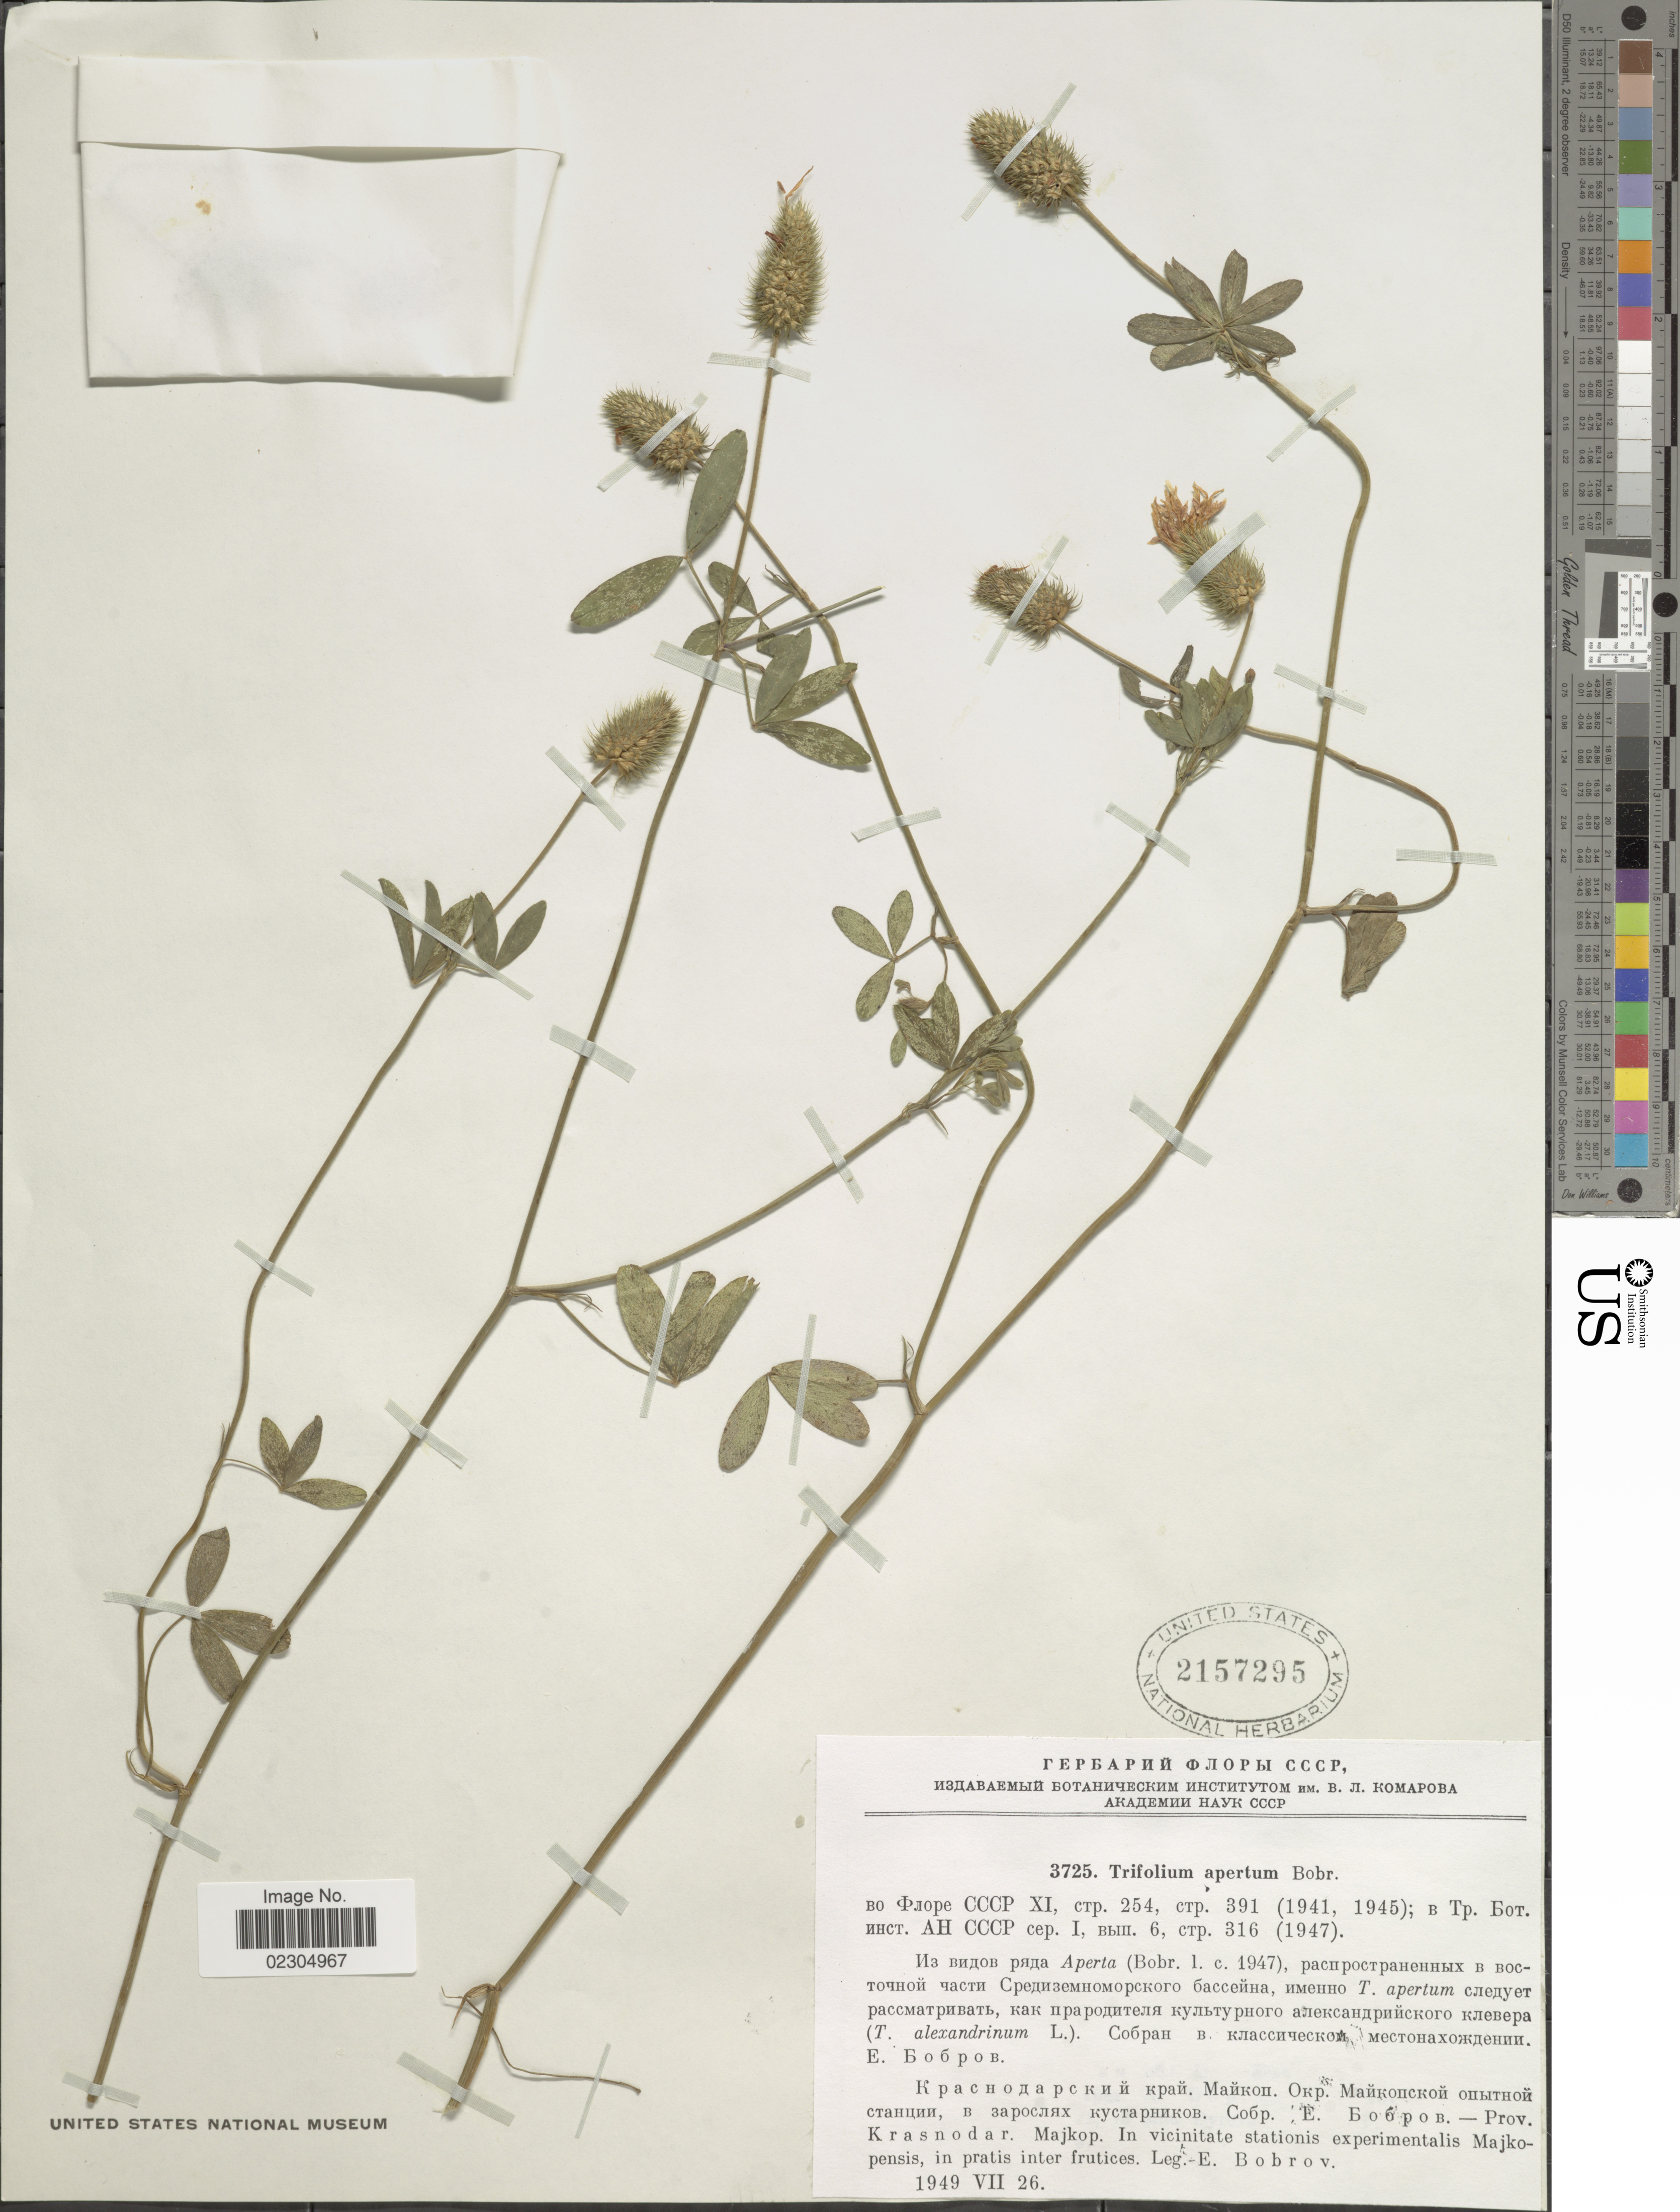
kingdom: Plantae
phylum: Tracheophyta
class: Magnoliopsida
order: Fabales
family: Fabaceae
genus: Trifolium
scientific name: Trifolium apertum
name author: Bobrov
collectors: E. Bobrov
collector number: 3725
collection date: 1949-07-26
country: Russian Federation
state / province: Krasnodar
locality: Majkop. In vicinitate stationis experimentalis Majkopensis.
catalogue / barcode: US 2157295